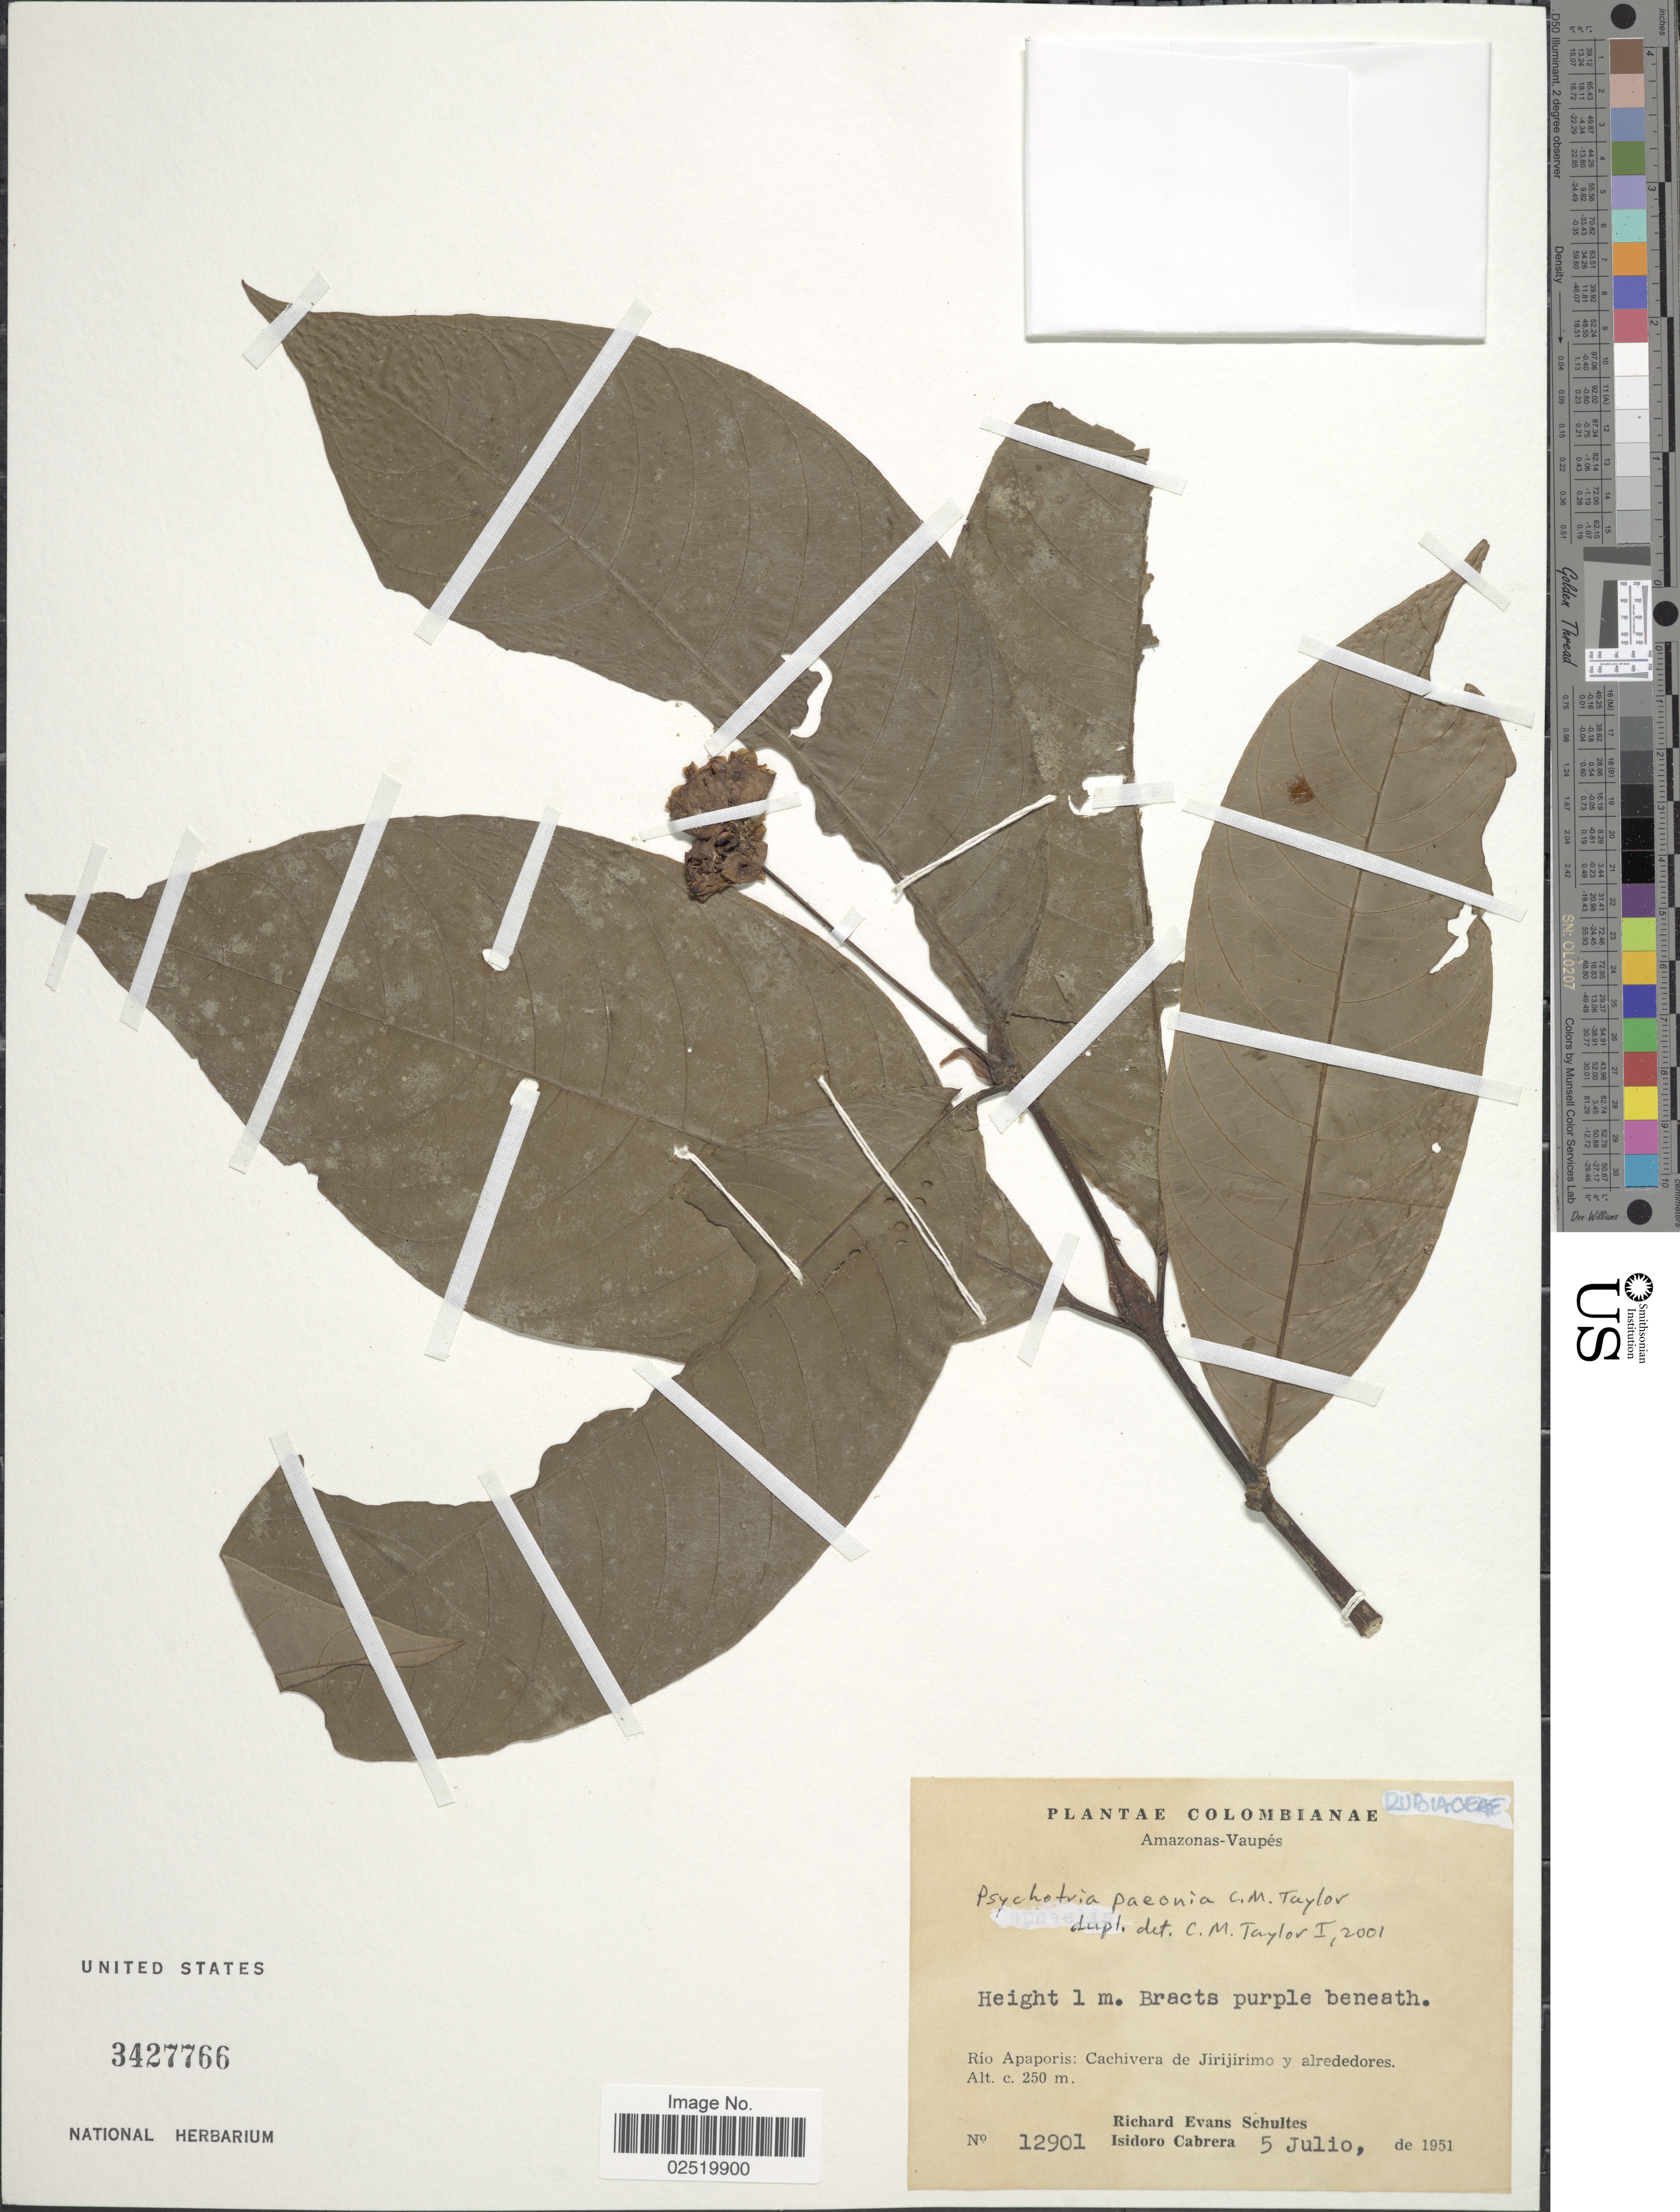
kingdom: Plantae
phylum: Tracheophyta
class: Magnoliopsida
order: Gentianales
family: Rubiaceae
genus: Psychotria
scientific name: Psychotria paeonia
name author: C.M. Taylor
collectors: R. E. Schultes & I. Cabrera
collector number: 12901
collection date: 1951-07-05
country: Colombia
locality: Amazonas-Vaupes. Rio Apaporis: Cachivera de Jirijirimo y alrededores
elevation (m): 250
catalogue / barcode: US 3427766